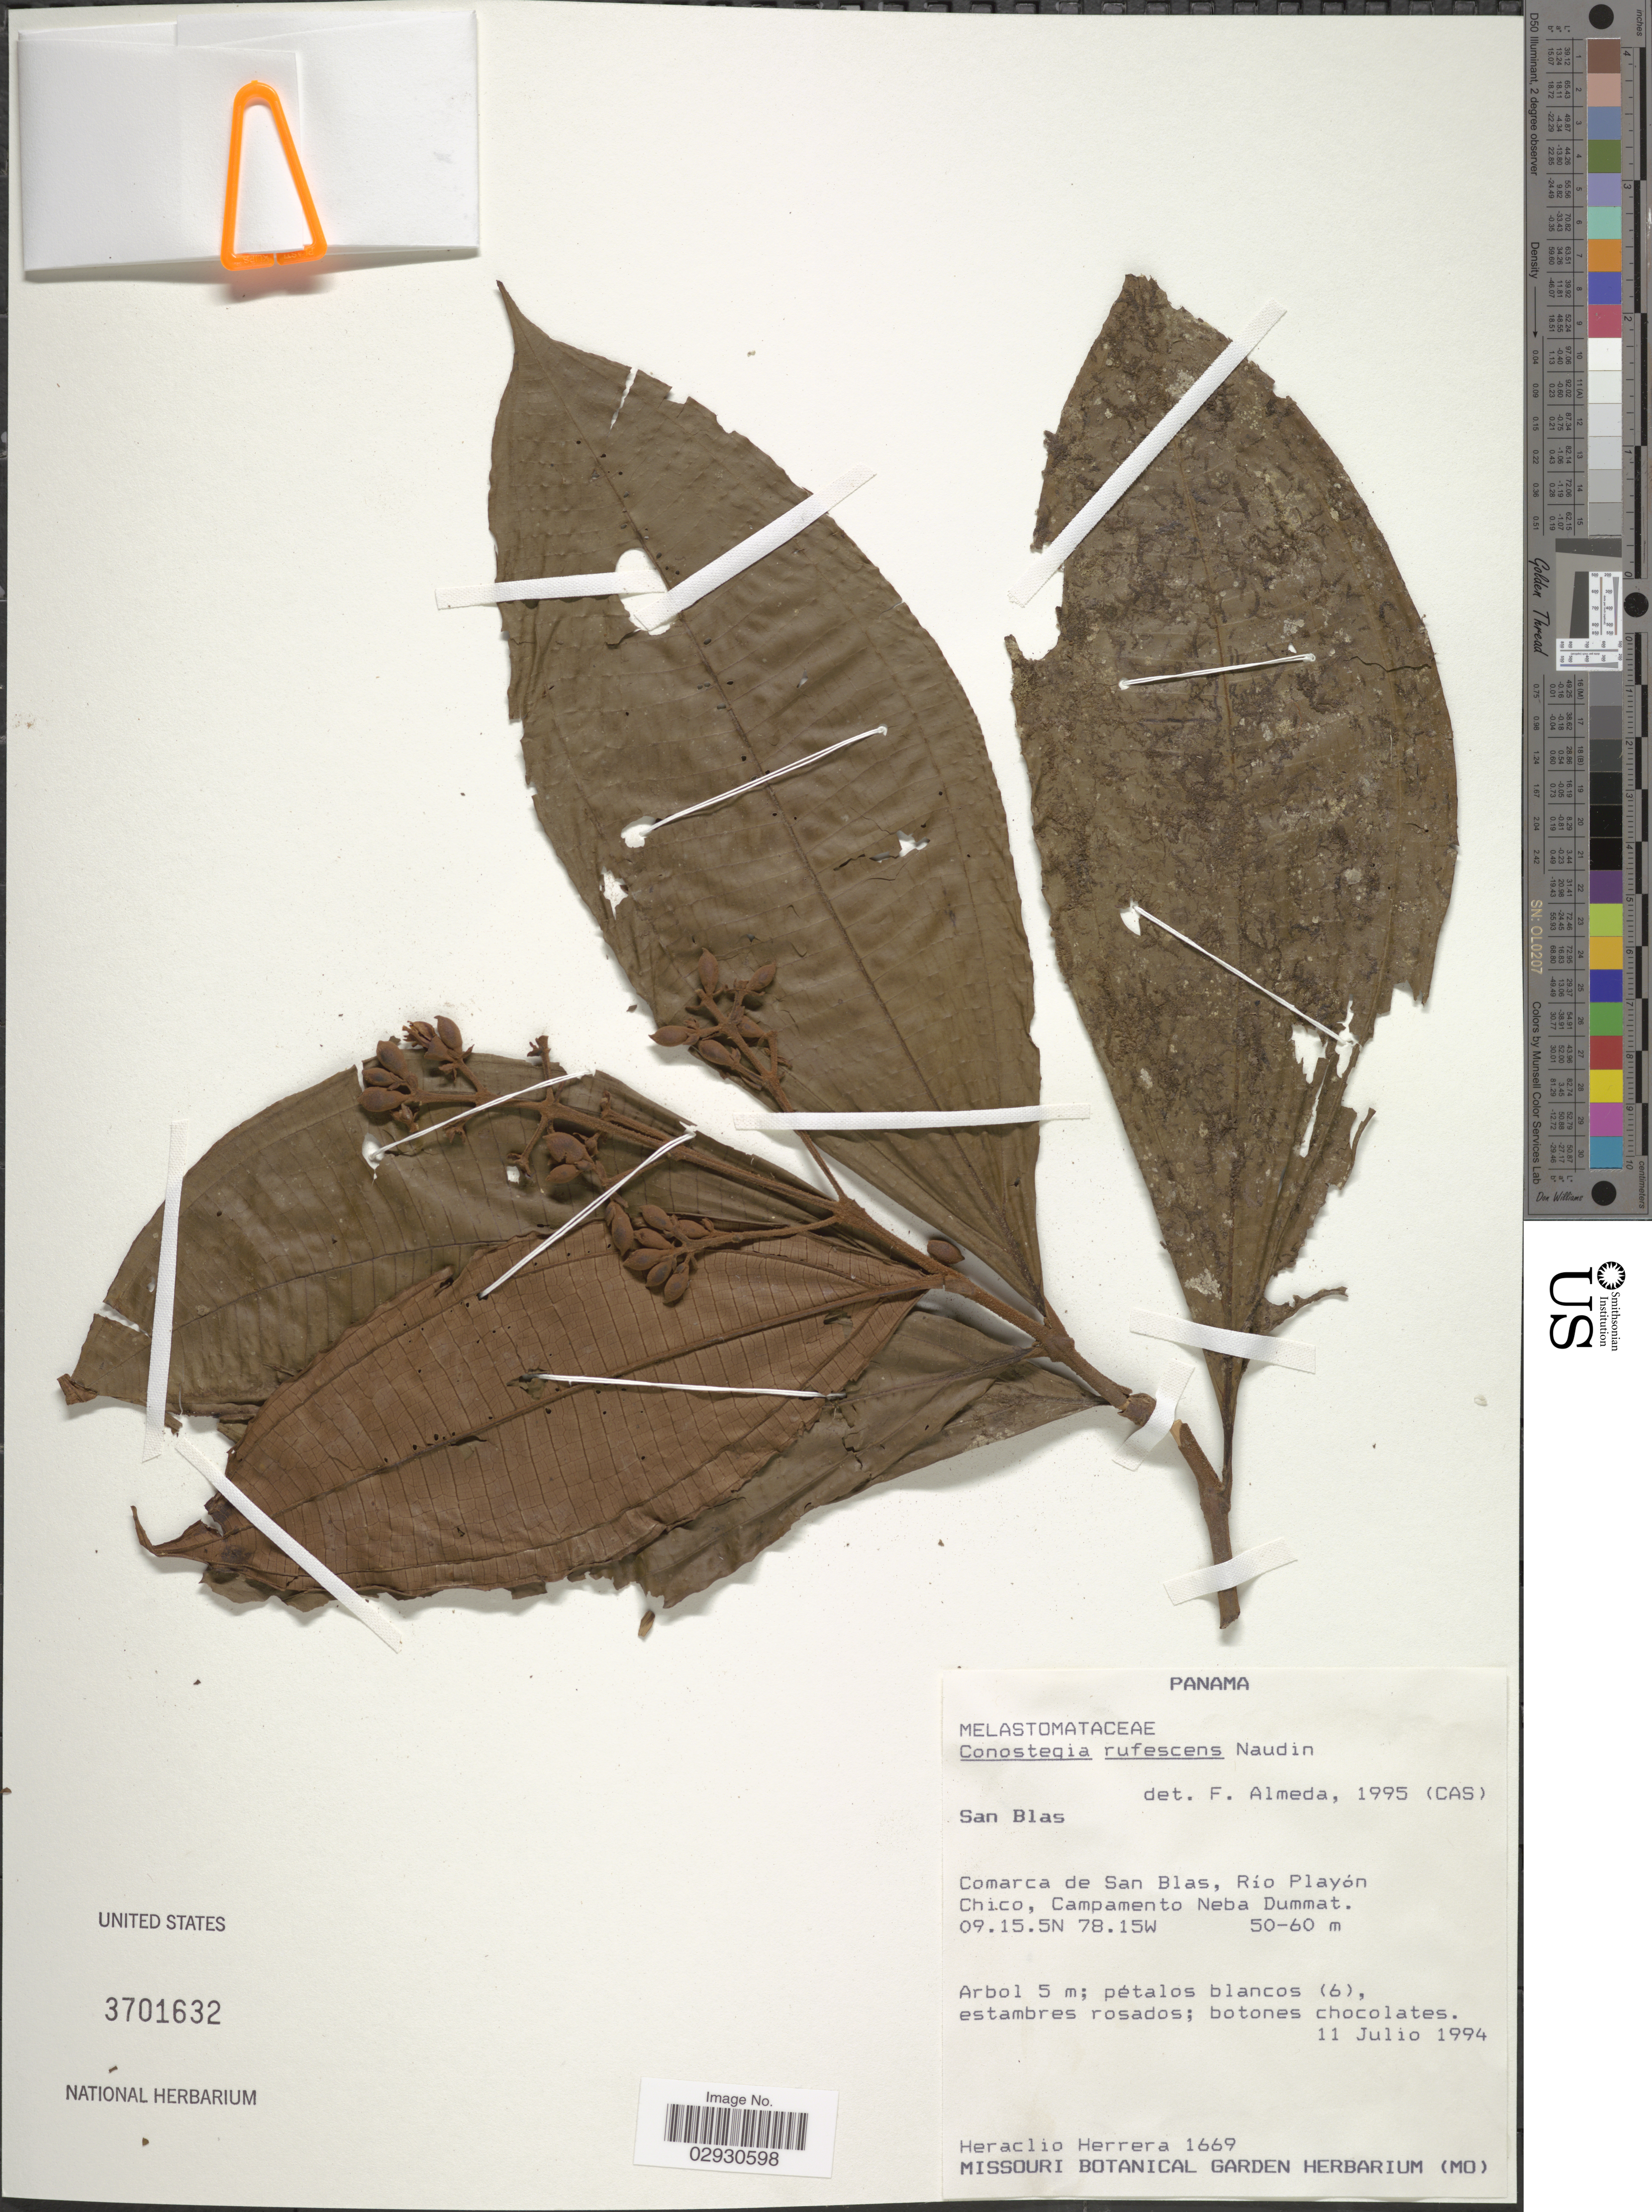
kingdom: Plantae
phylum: Tracheophyta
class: Magnoliopsida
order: Myrtales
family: Melastomataceae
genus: Conostegia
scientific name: Conostegia rufescens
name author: Naudin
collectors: H. Herrera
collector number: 1669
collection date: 1994-07-11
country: Panama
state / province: Kuna Yala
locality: Comarca de San Blas, Río Playón Chico, Campamento to Neba Dummat.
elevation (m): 50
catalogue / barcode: US 3701632